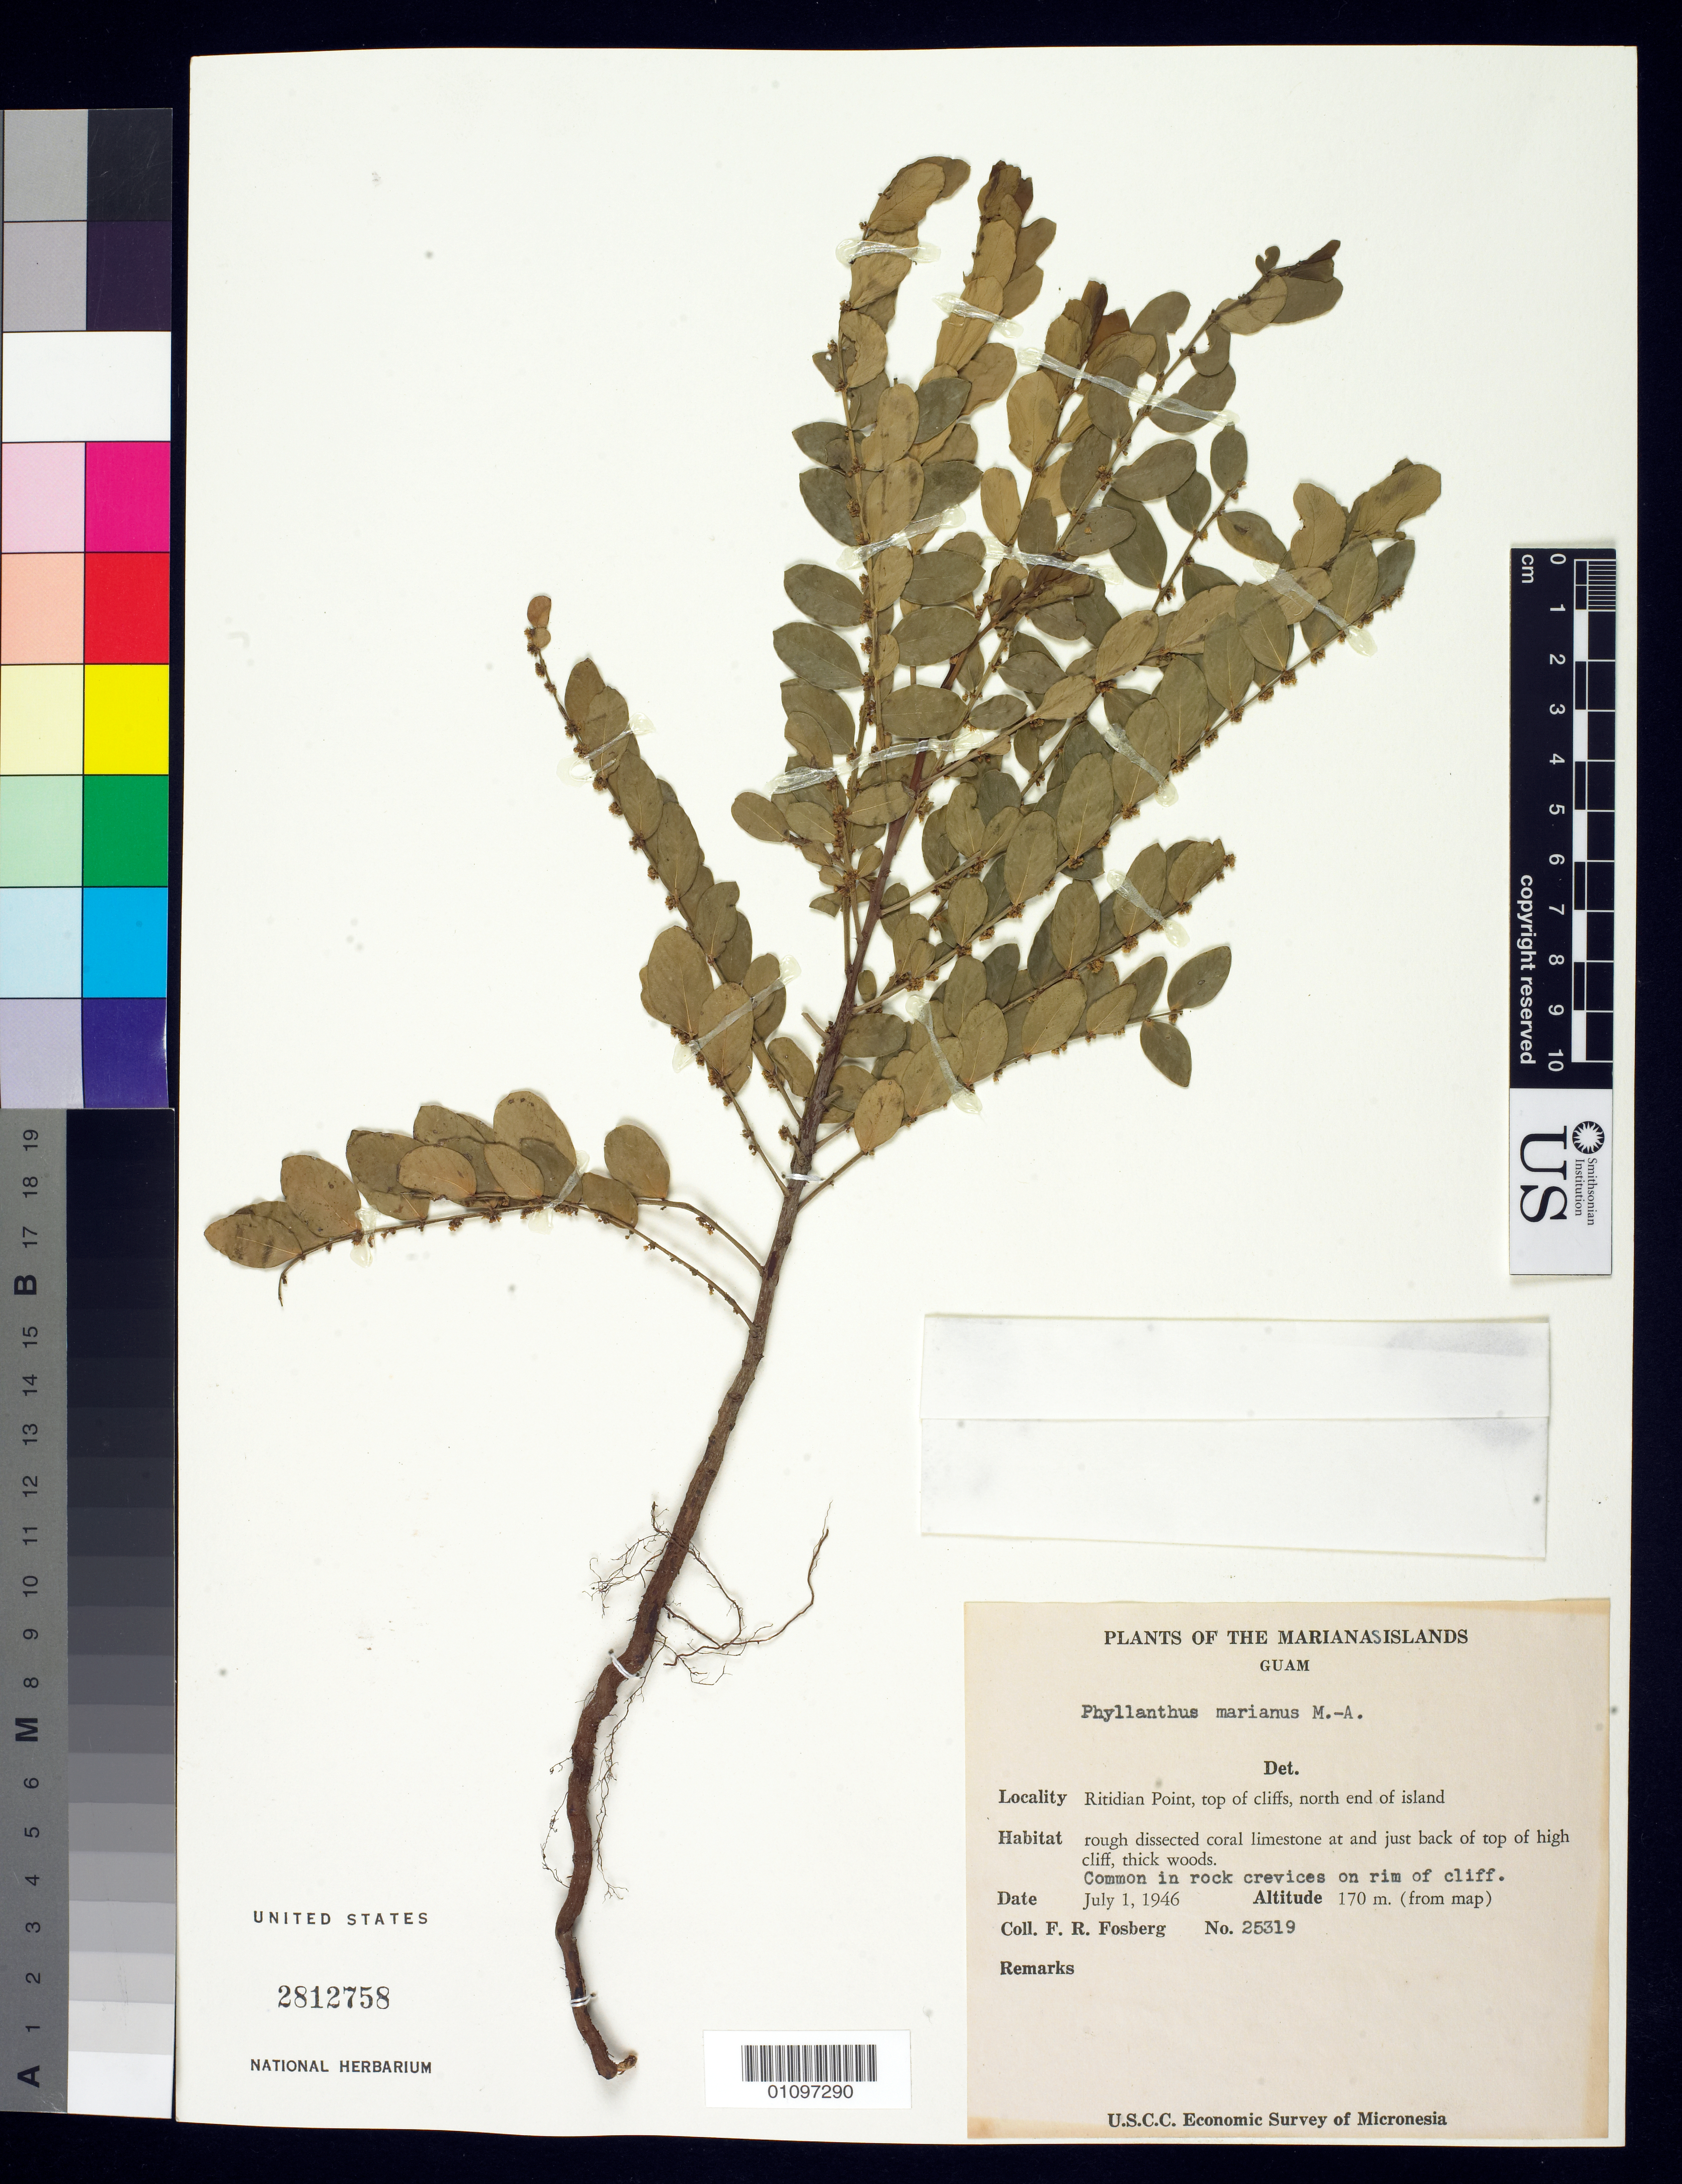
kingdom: Plantae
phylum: Tracheophyta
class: Magnoliopsida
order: Malpighiales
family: Phyllanthaceae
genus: Phyllanthus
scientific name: Phyllanthus marianus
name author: Müll. Arg.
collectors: F. R. Fosberg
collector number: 25319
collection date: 1946-07-01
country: Guam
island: Guam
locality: Ritidian Point, top of cliffs, north end of island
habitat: rough diessected limestone at and just back of top of high cliff, thick woods.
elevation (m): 170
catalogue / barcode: US 2812758